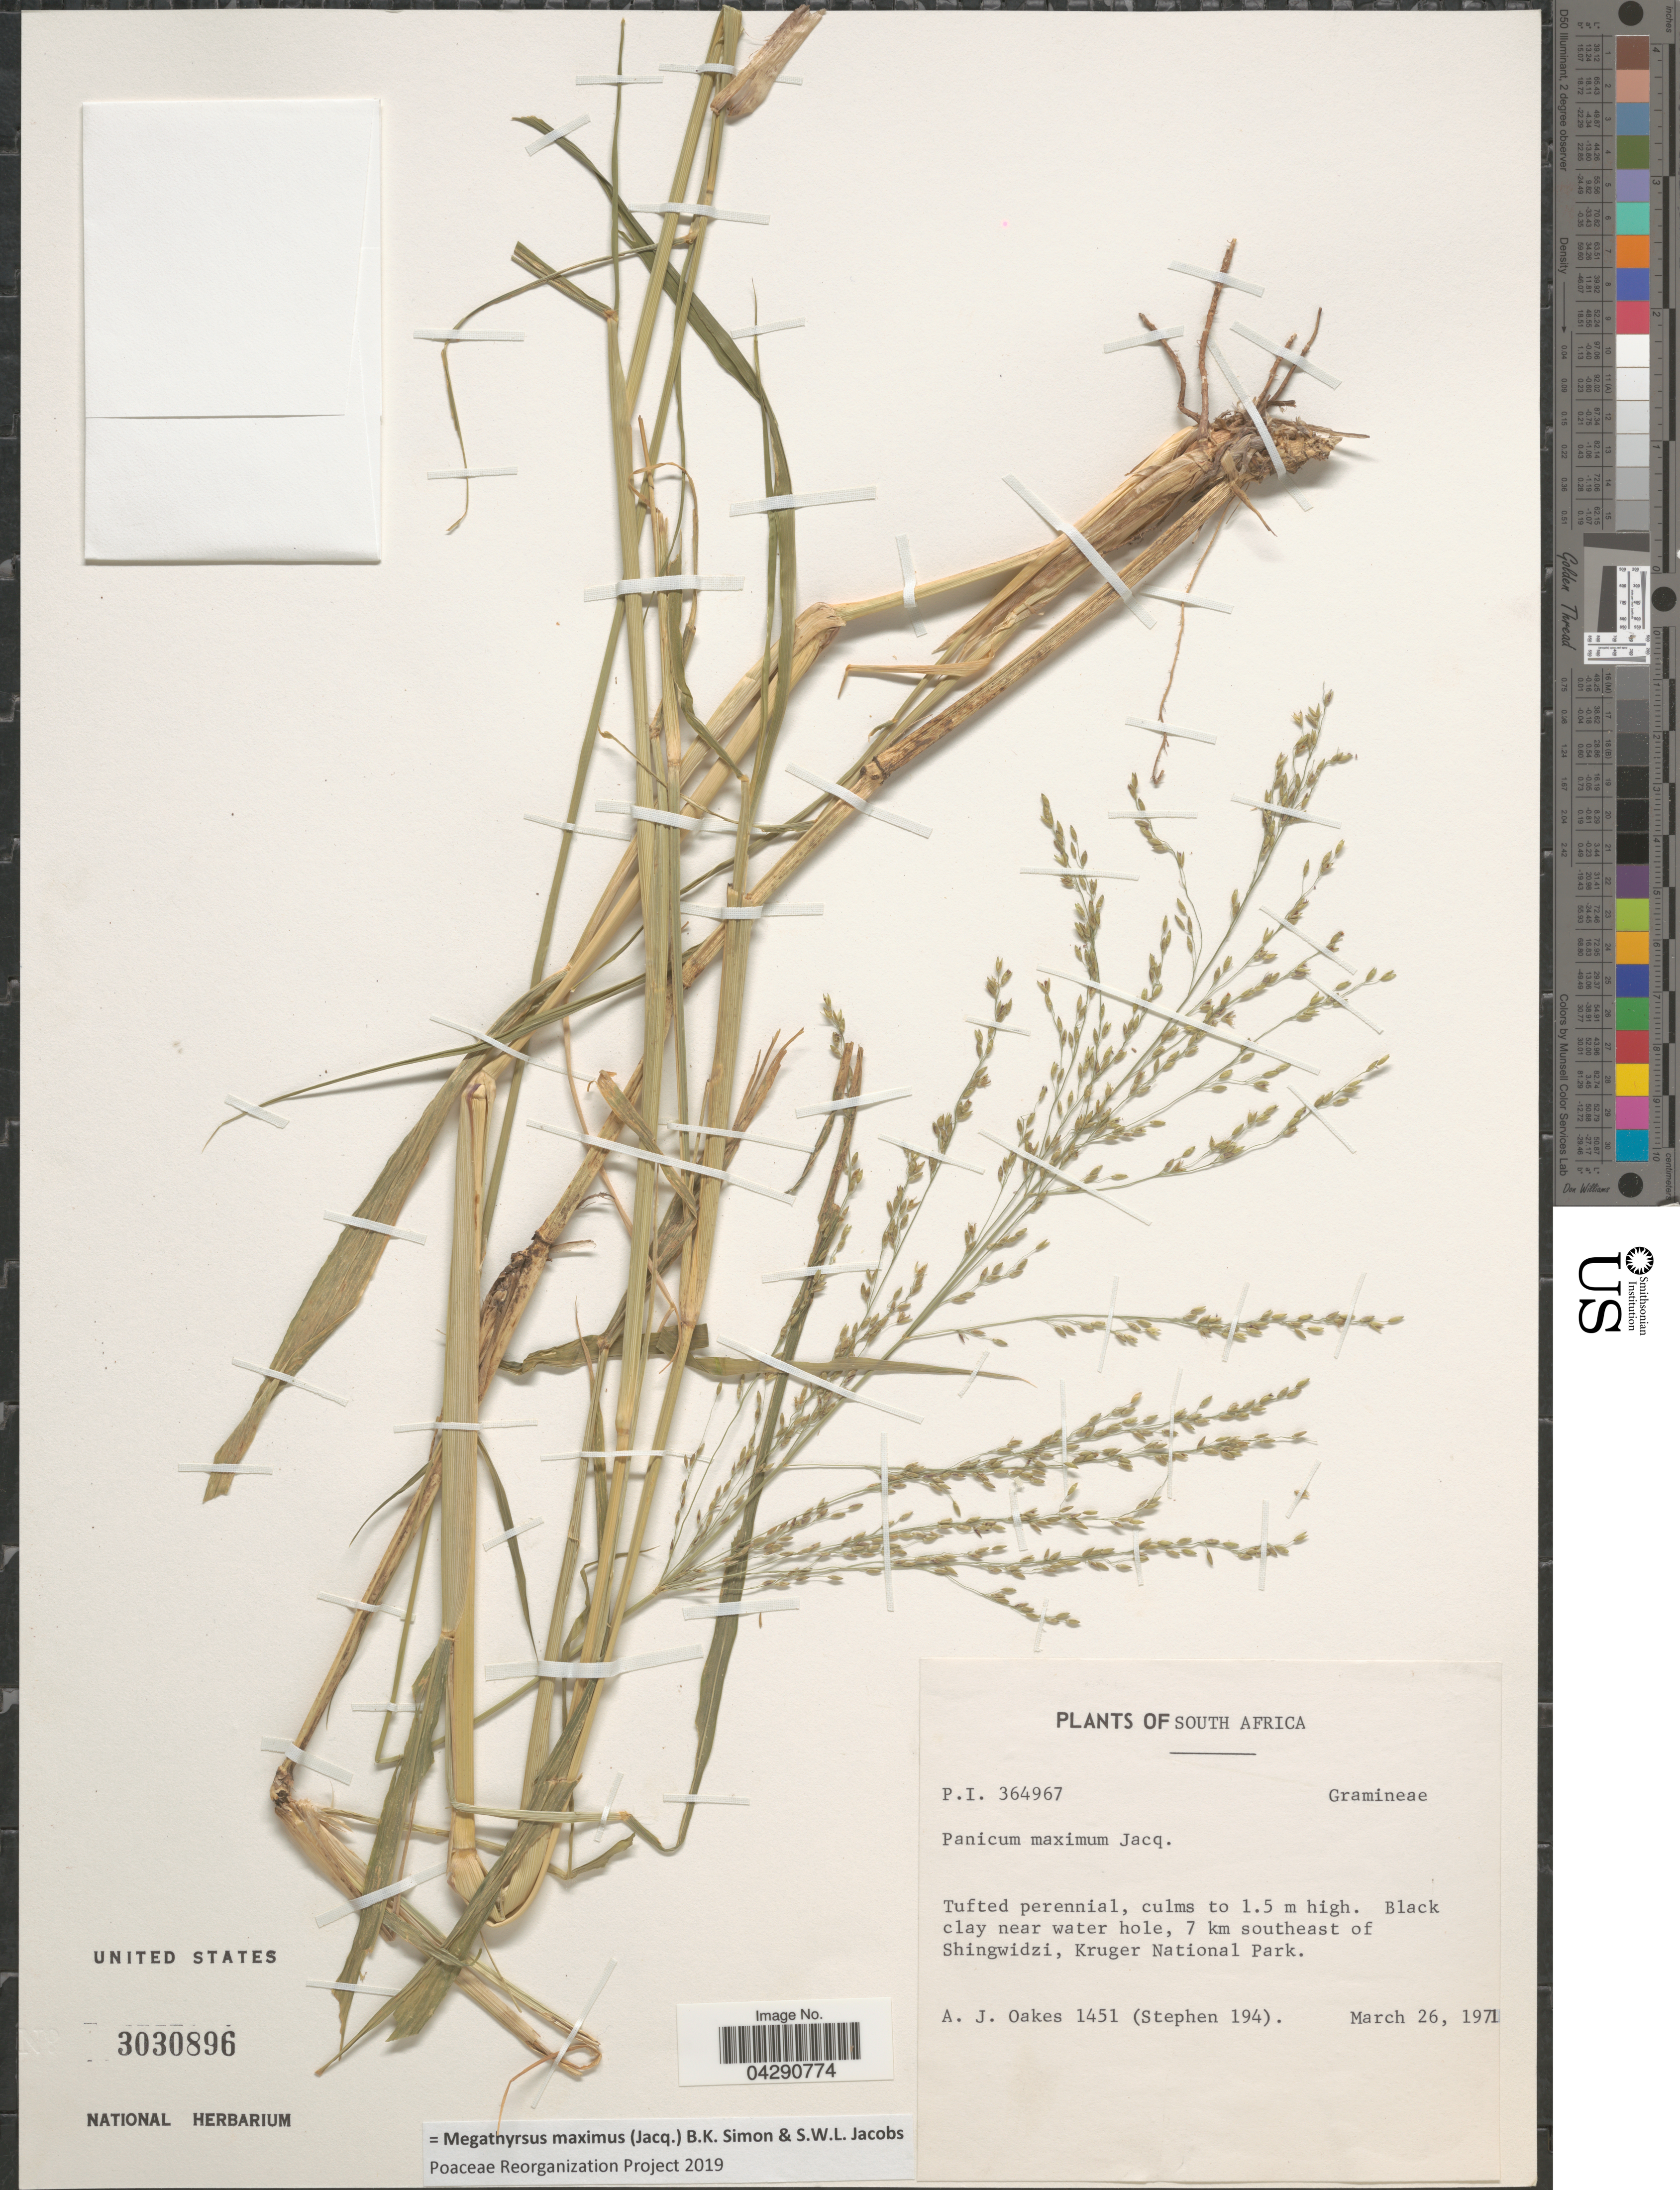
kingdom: Plantae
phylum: Tracheophyta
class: Liliopsida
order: Poales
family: Poaceae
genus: Megathyrsus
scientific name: Megathyrsus maximus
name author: (Jacq.) B.K. Simon & S.W.L. Jacobs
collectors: A. Oakes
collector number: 1451/194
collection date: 1971-03-26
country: South Africa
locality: Black clay near water hole, 7 km southeast of Shingwidzi, Kruger National Park.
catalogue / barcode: US 3030896